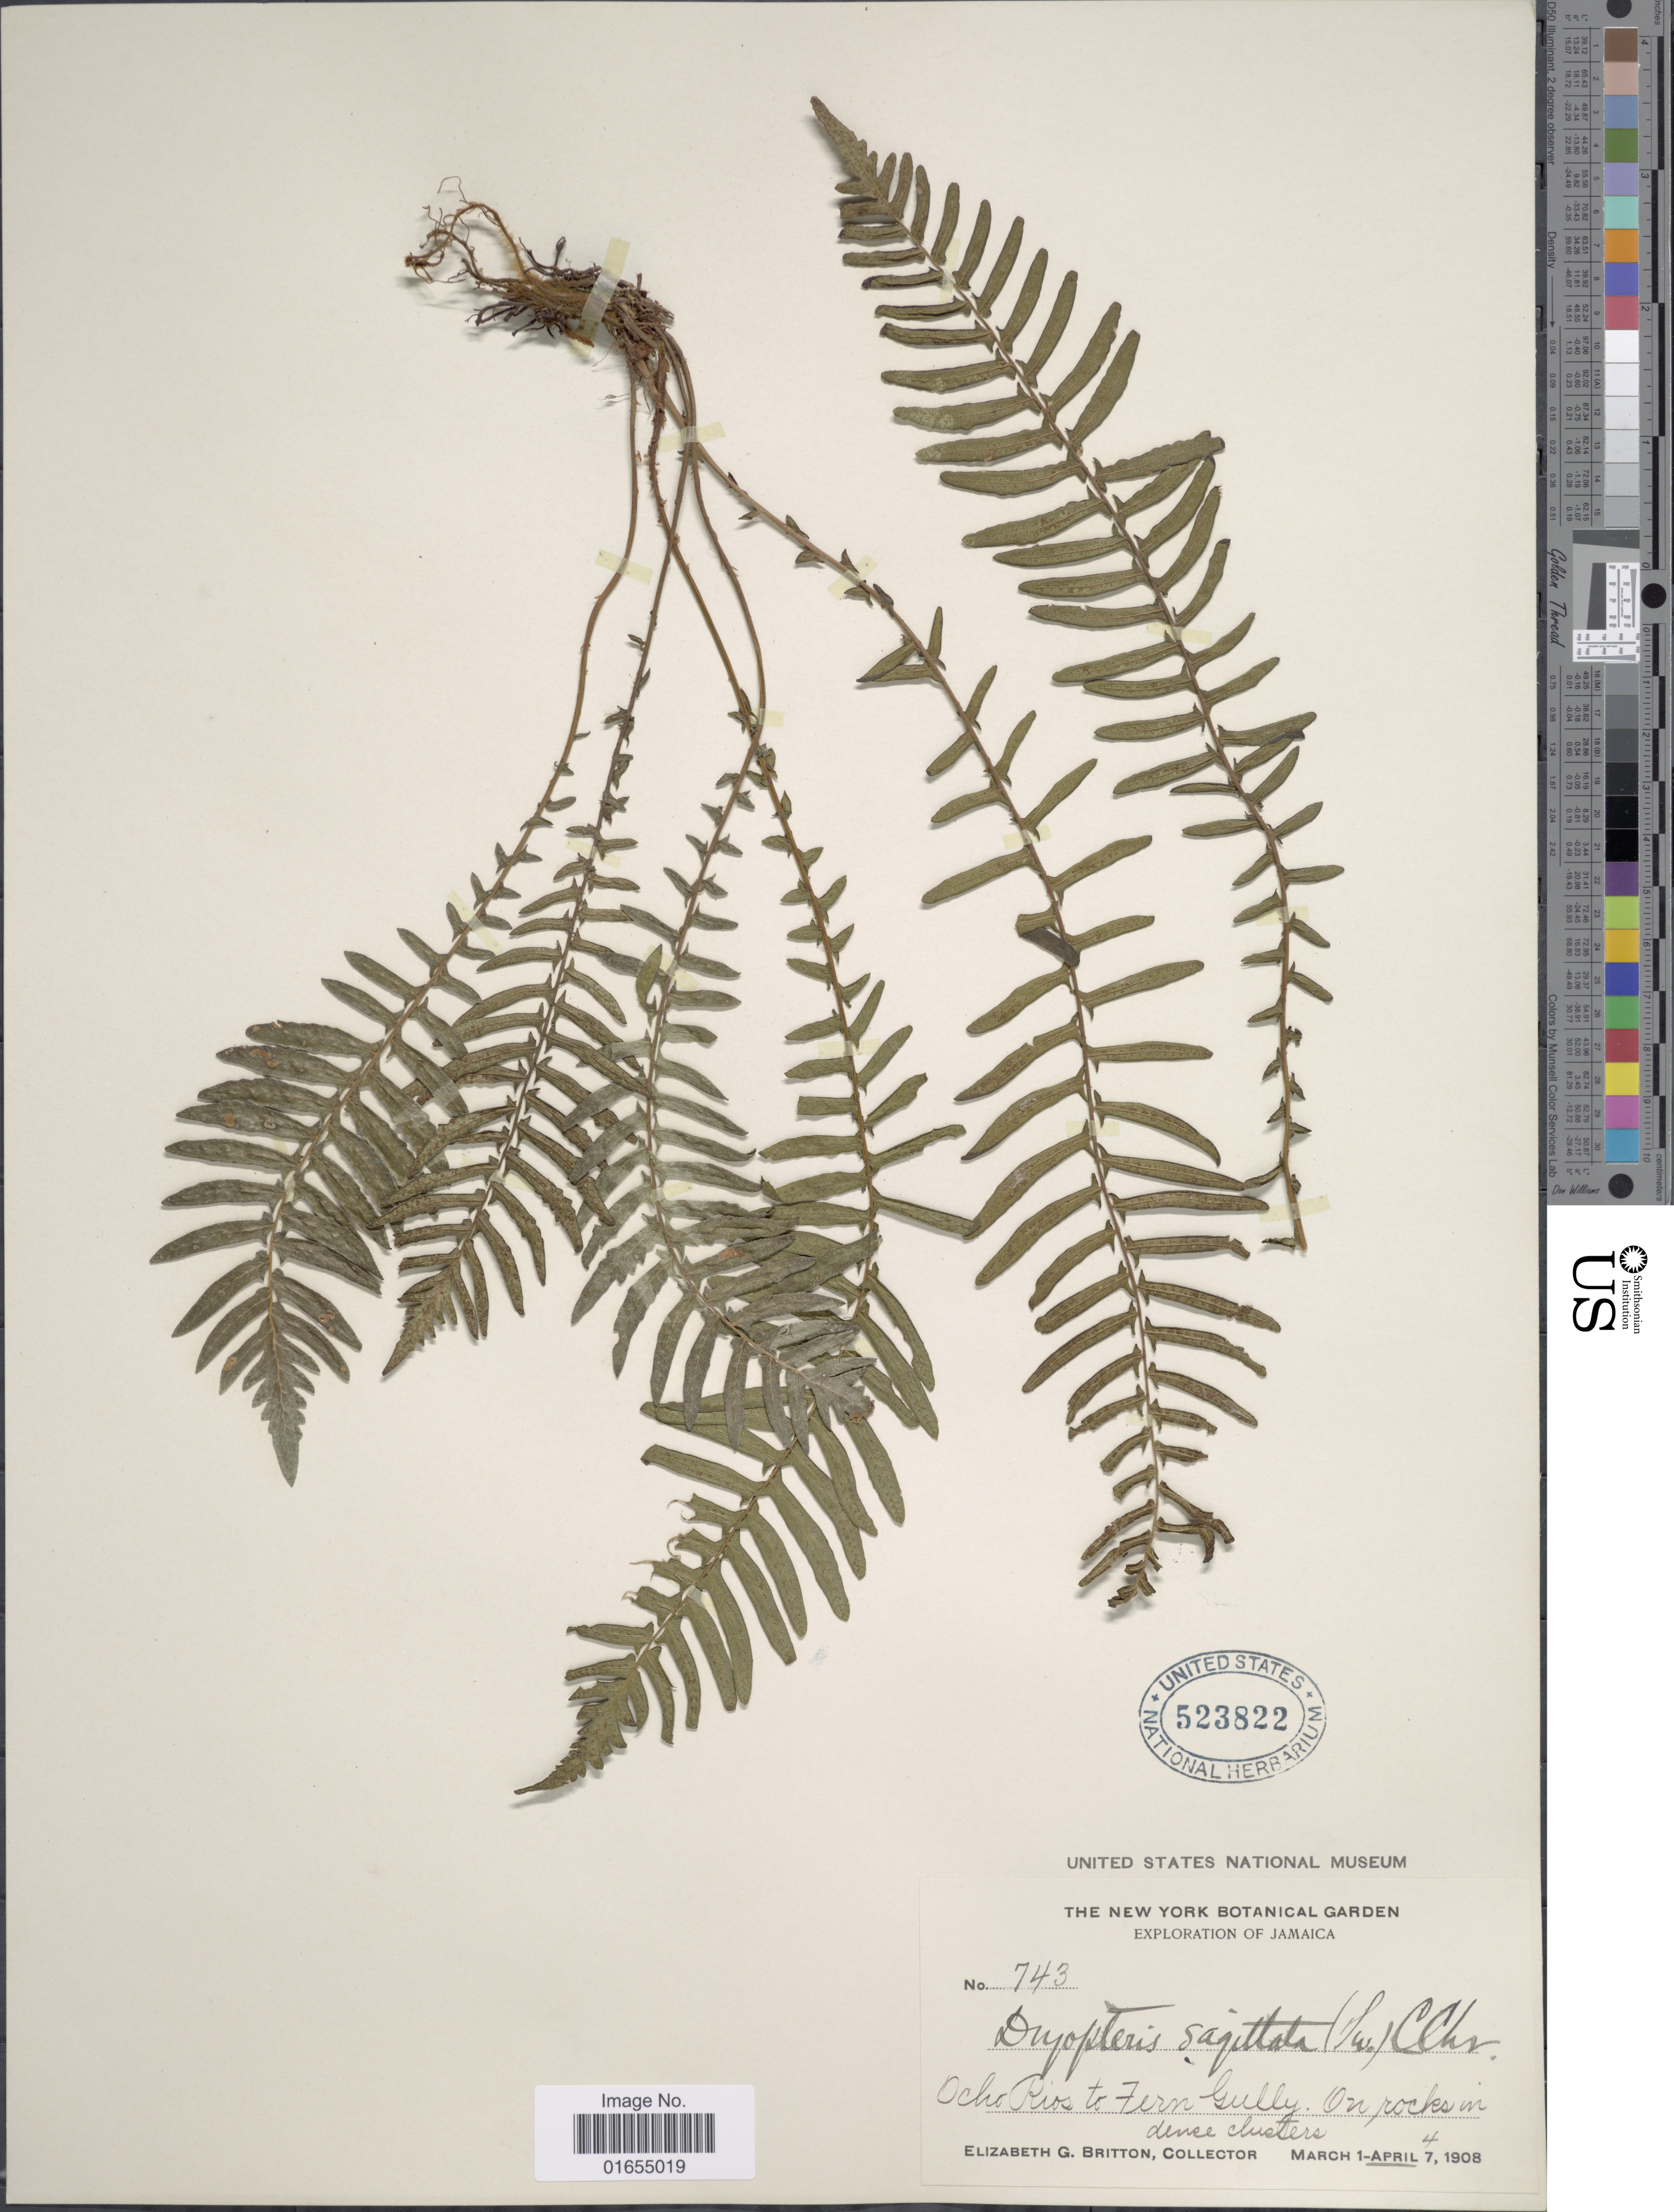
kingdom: Plantae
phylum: Tracheophyta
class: Polypodiopsida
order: Polypodiales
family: Thelypteridaceae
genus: Goniopteris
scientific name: Goniopteris sagittata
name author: (Sw.) Pic. Serm.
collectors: E. G. Britton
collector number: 743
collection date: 1908-03-01/1908-04-04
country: Jamaica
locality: Ocho Rios to Fern Gully. On rocks in dense clusters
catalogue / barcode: US 523822